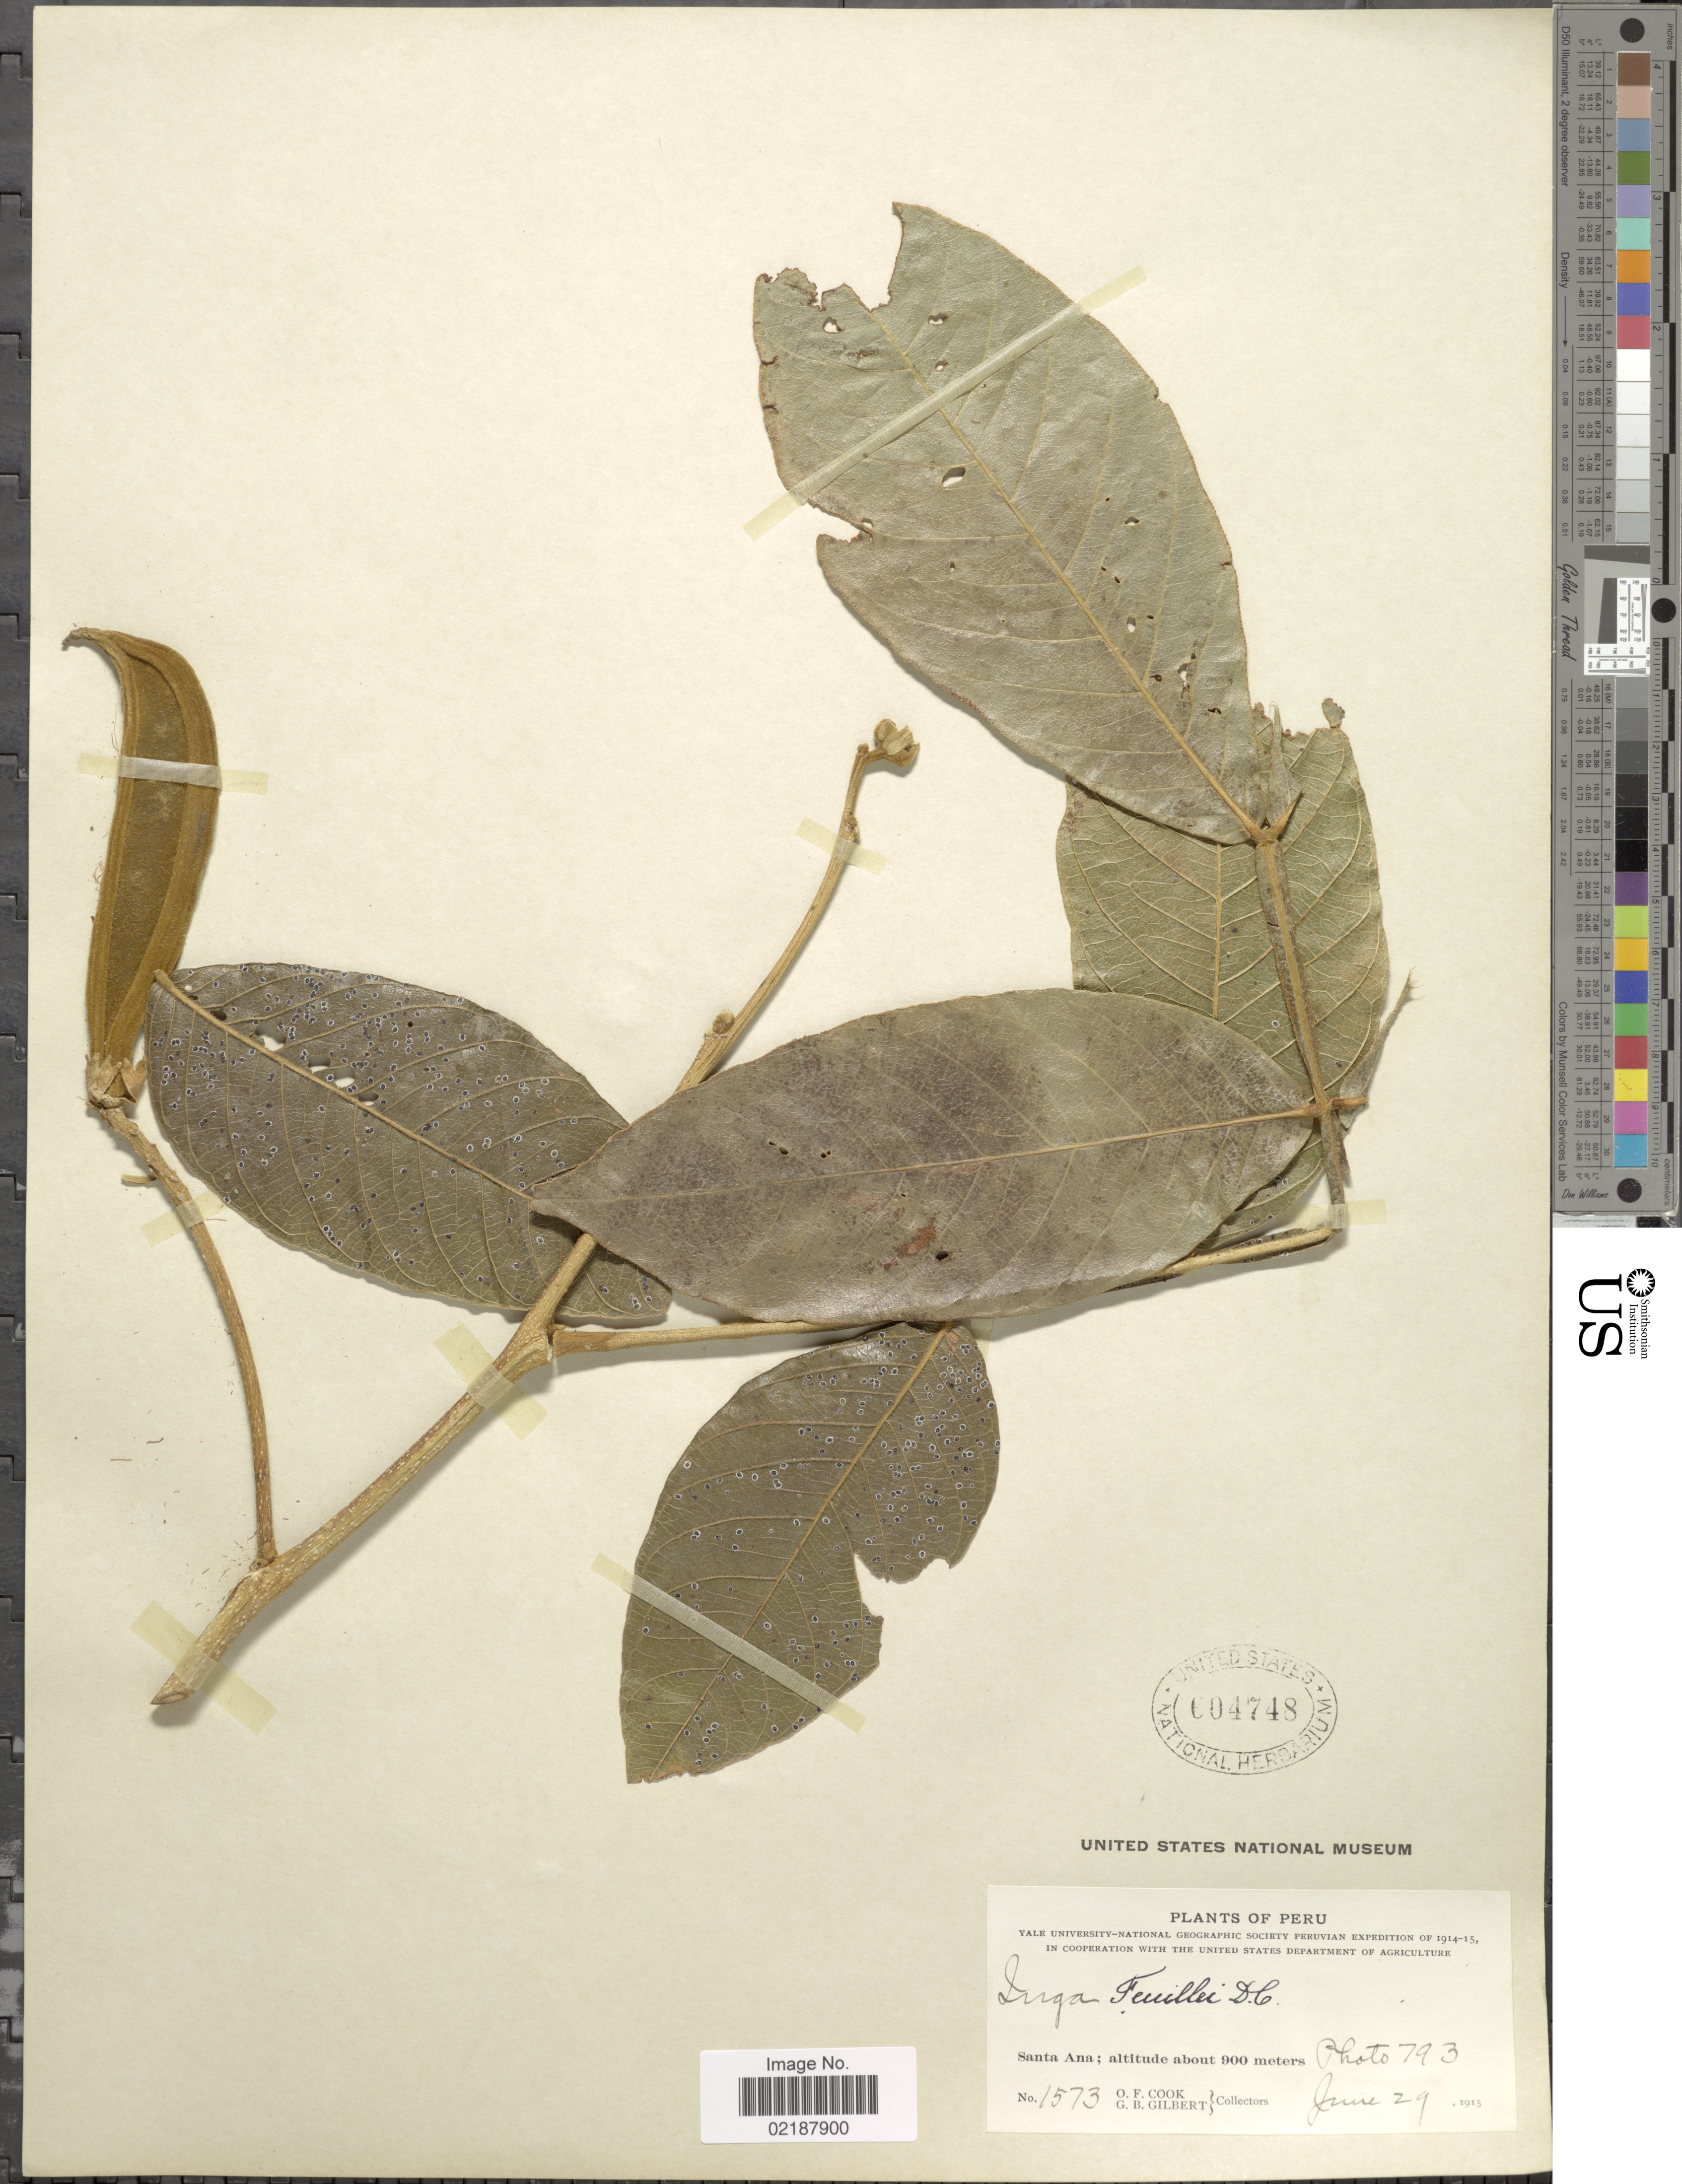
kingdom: Plantae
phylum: Tracheophyta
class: Magnoliopsida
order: Fabales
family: Fabaceae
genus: Inga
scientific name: Inga feuillei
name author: DC.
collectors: O. F. Cook & G. B. Gilbert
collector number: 1573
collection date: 1915-06-29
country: Peru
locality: Santa Ana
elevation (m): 900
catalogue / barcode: US 604748